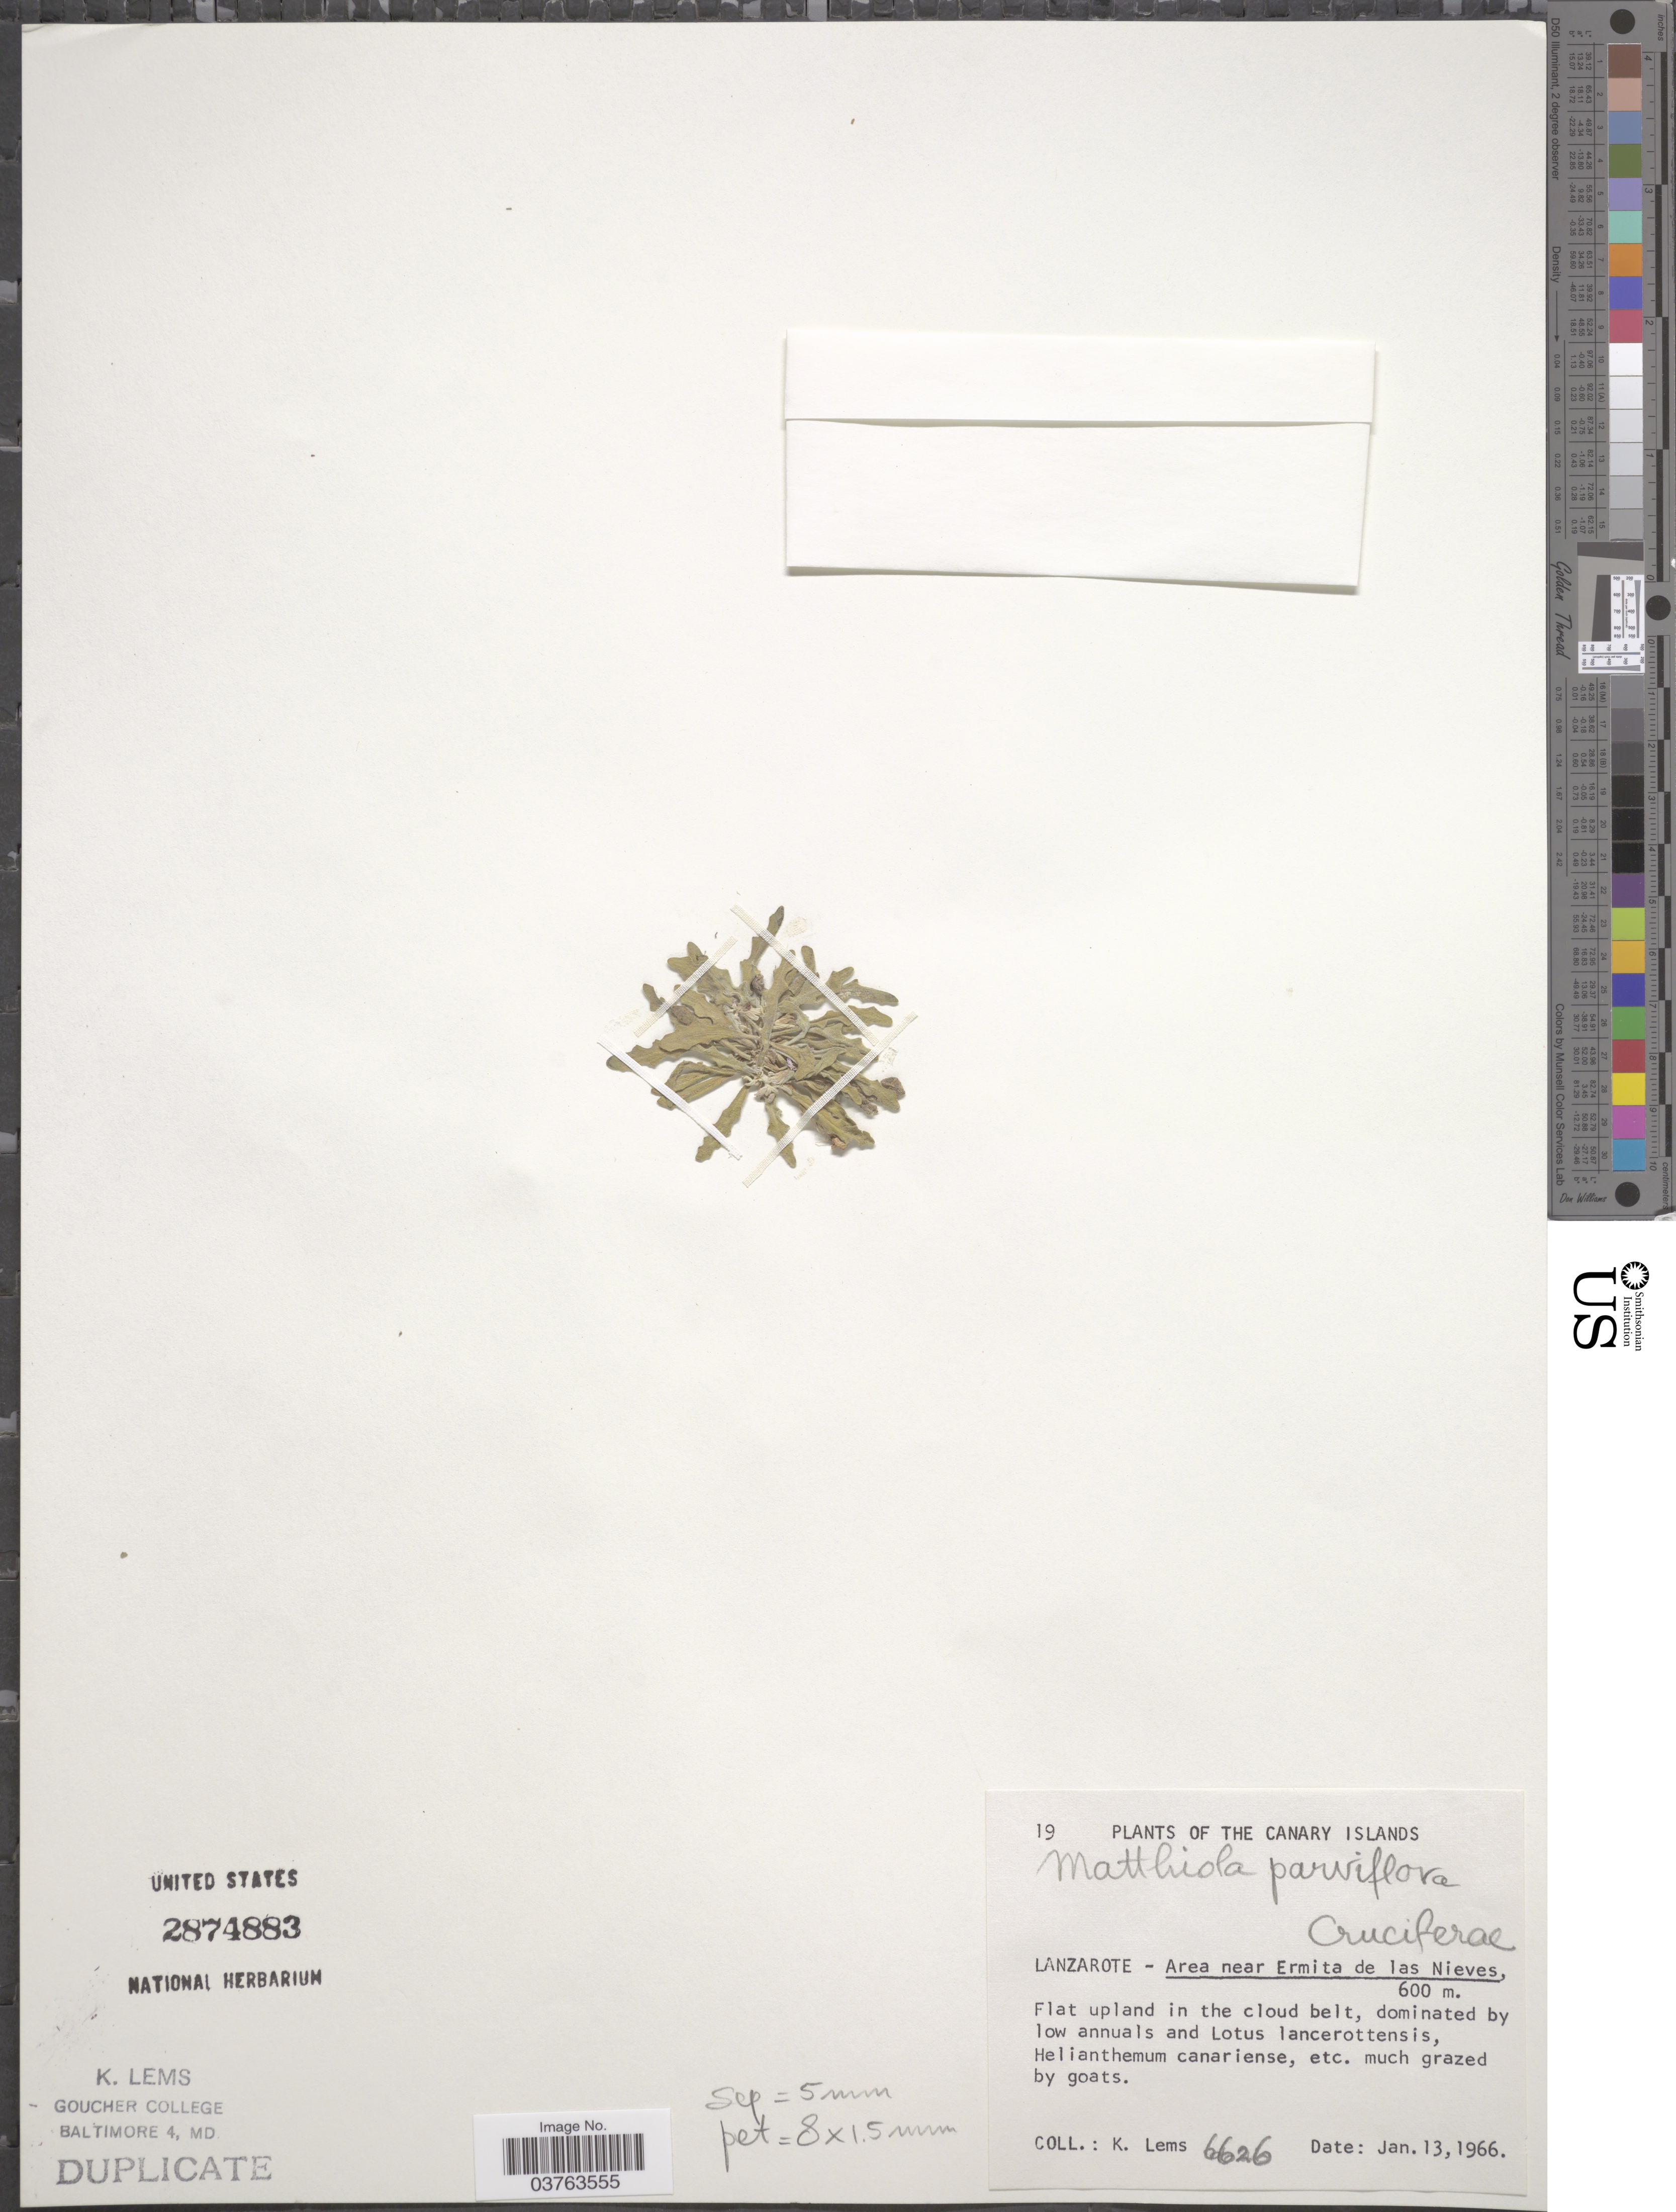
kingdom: Plantae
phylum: Tracheophyta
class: Magnoliopsida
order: Brassicales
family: Brassicaceae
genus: Matthiola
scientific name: Matthiola parviflora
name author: W.T. Aiton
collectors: K. Lems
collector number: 6626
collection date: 1966-01-13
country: Spain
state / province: Canarias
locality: The Canary Islands. Lanzarote - Area near Ermita de las Nieves.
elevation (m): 600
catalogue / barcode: US 2874883